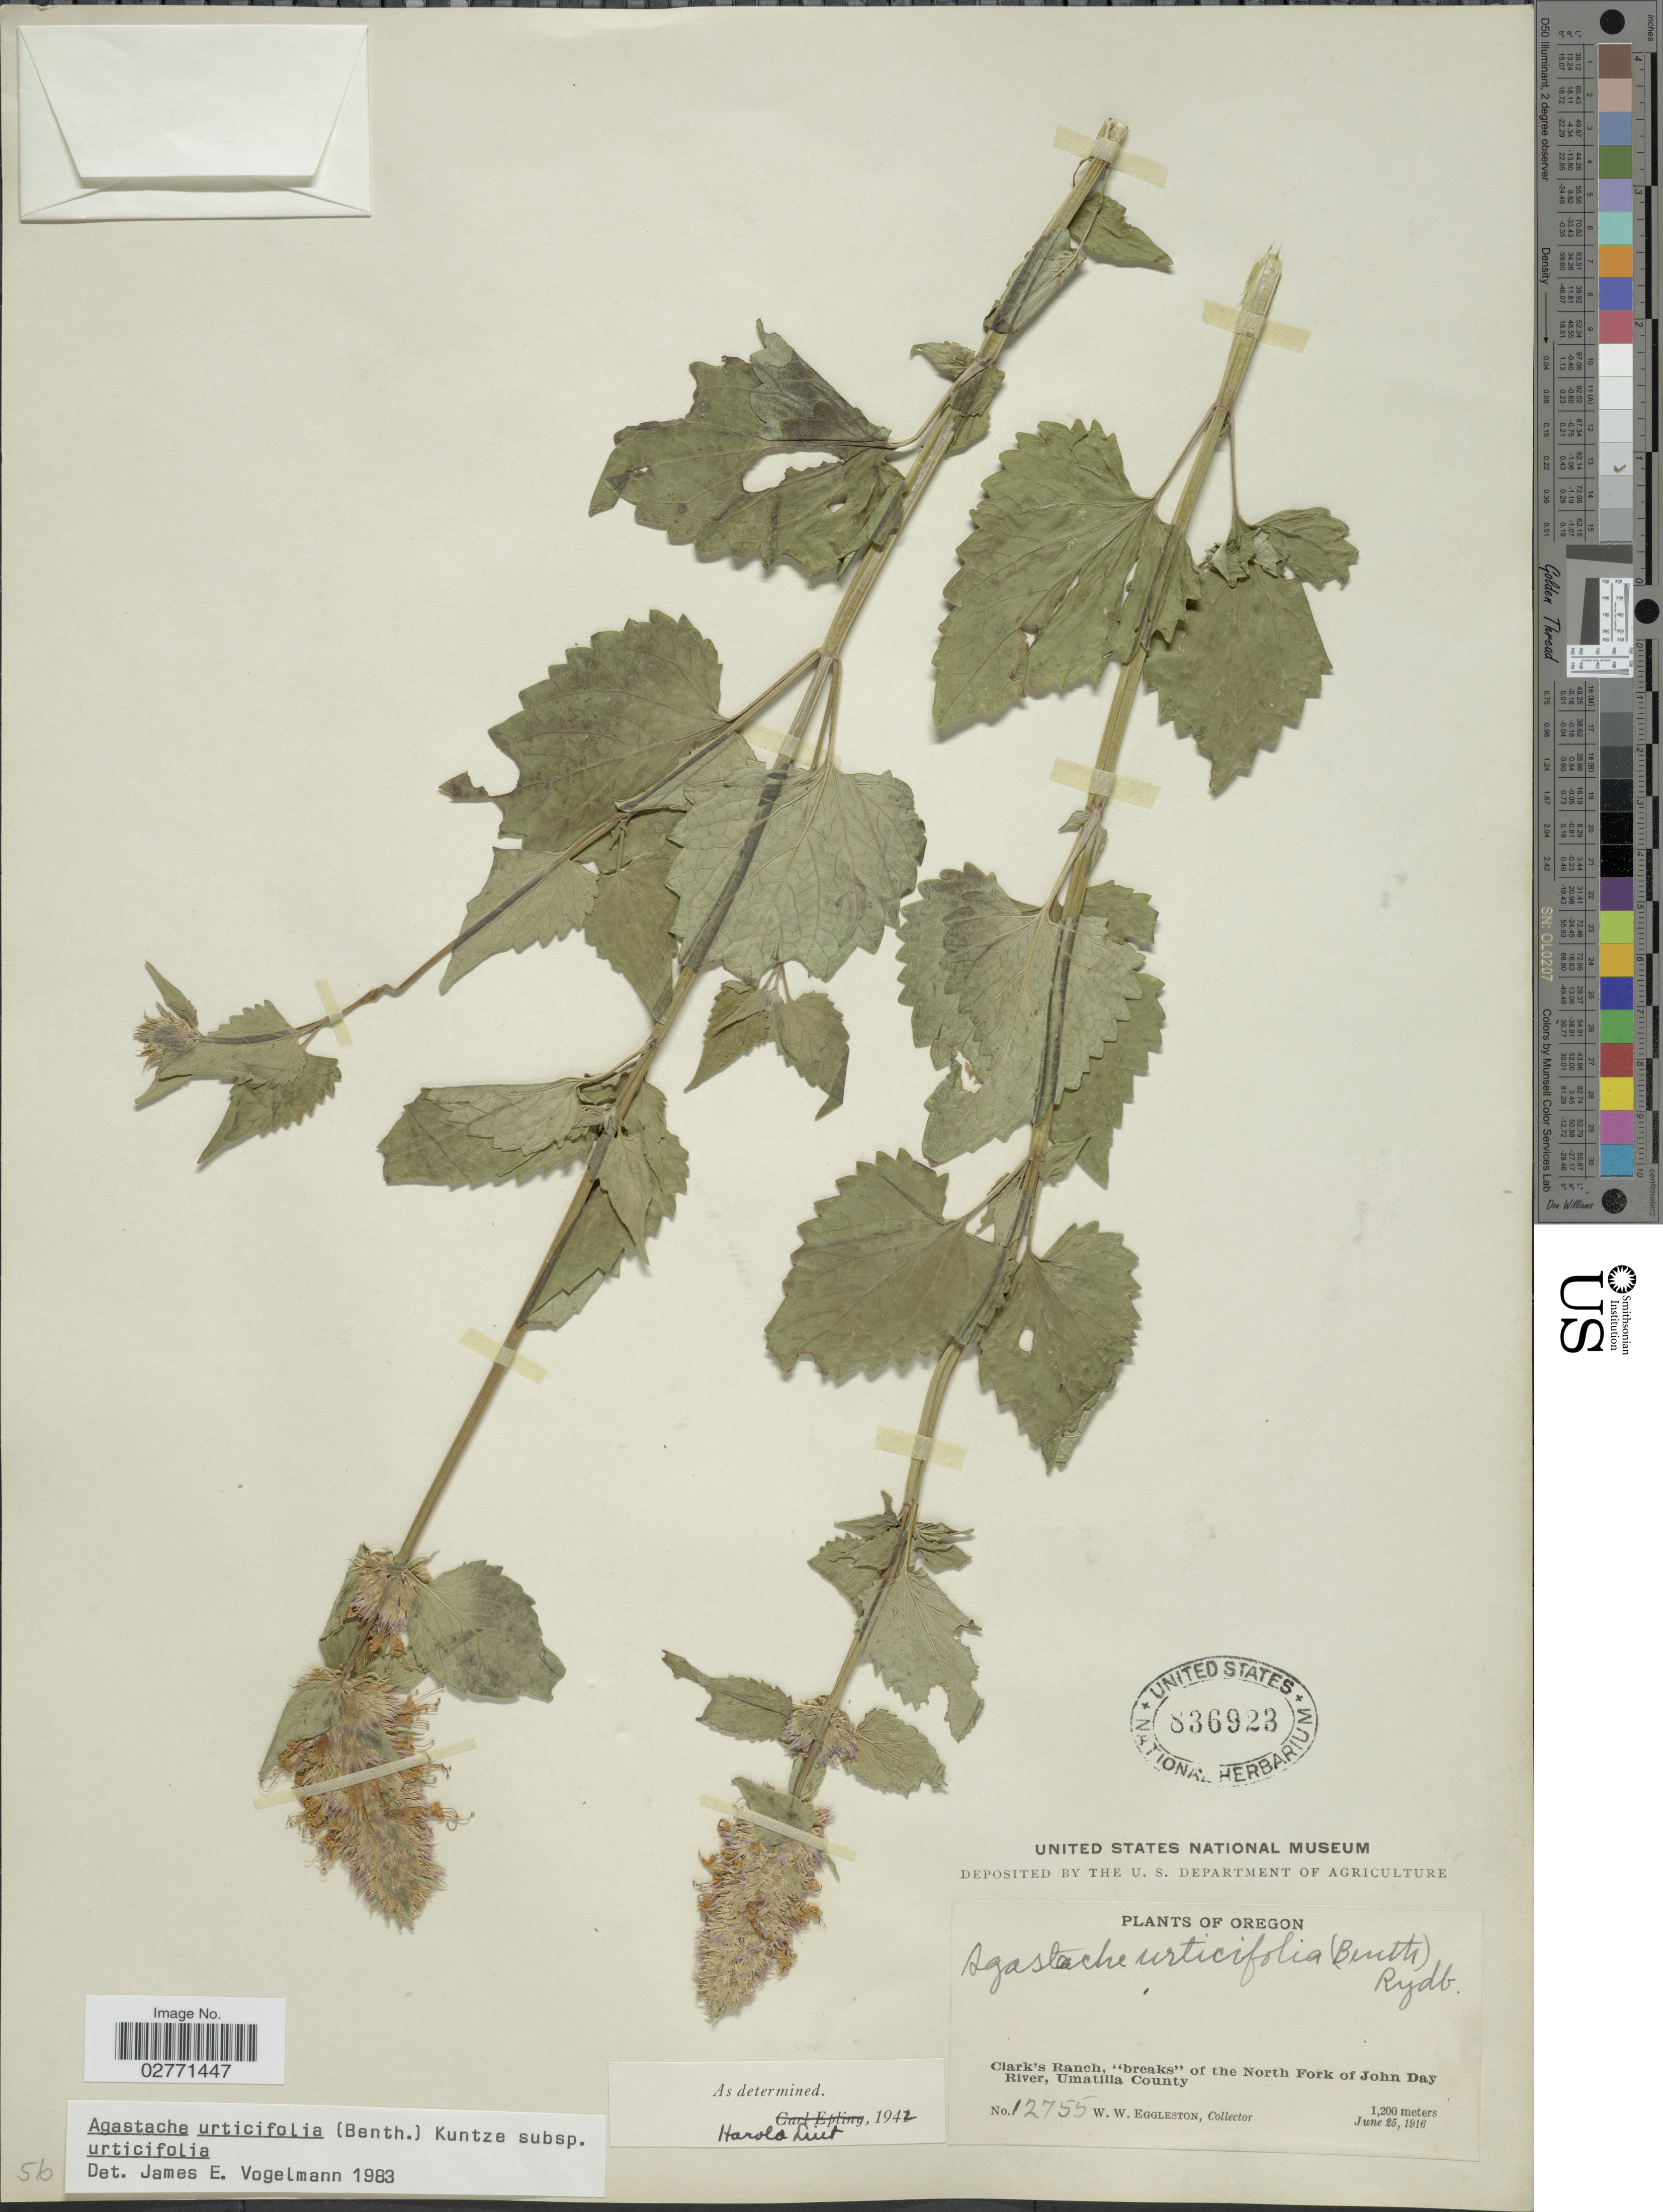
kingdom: Plantae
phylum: Tracheophyta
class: Magnoliopsida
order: Lamiales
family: Lamiaceae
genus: Agastache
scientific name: Agastache urticifolia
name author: (Benth.) Kuntze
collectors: W. W. Eggleston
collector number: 12755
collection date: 1916-06-25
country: United States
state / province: Oregon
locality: Clark's Ranch, "breaks" of the North Fork of John Day River, Umatilla County.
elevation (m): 1200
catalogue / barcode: US 836923